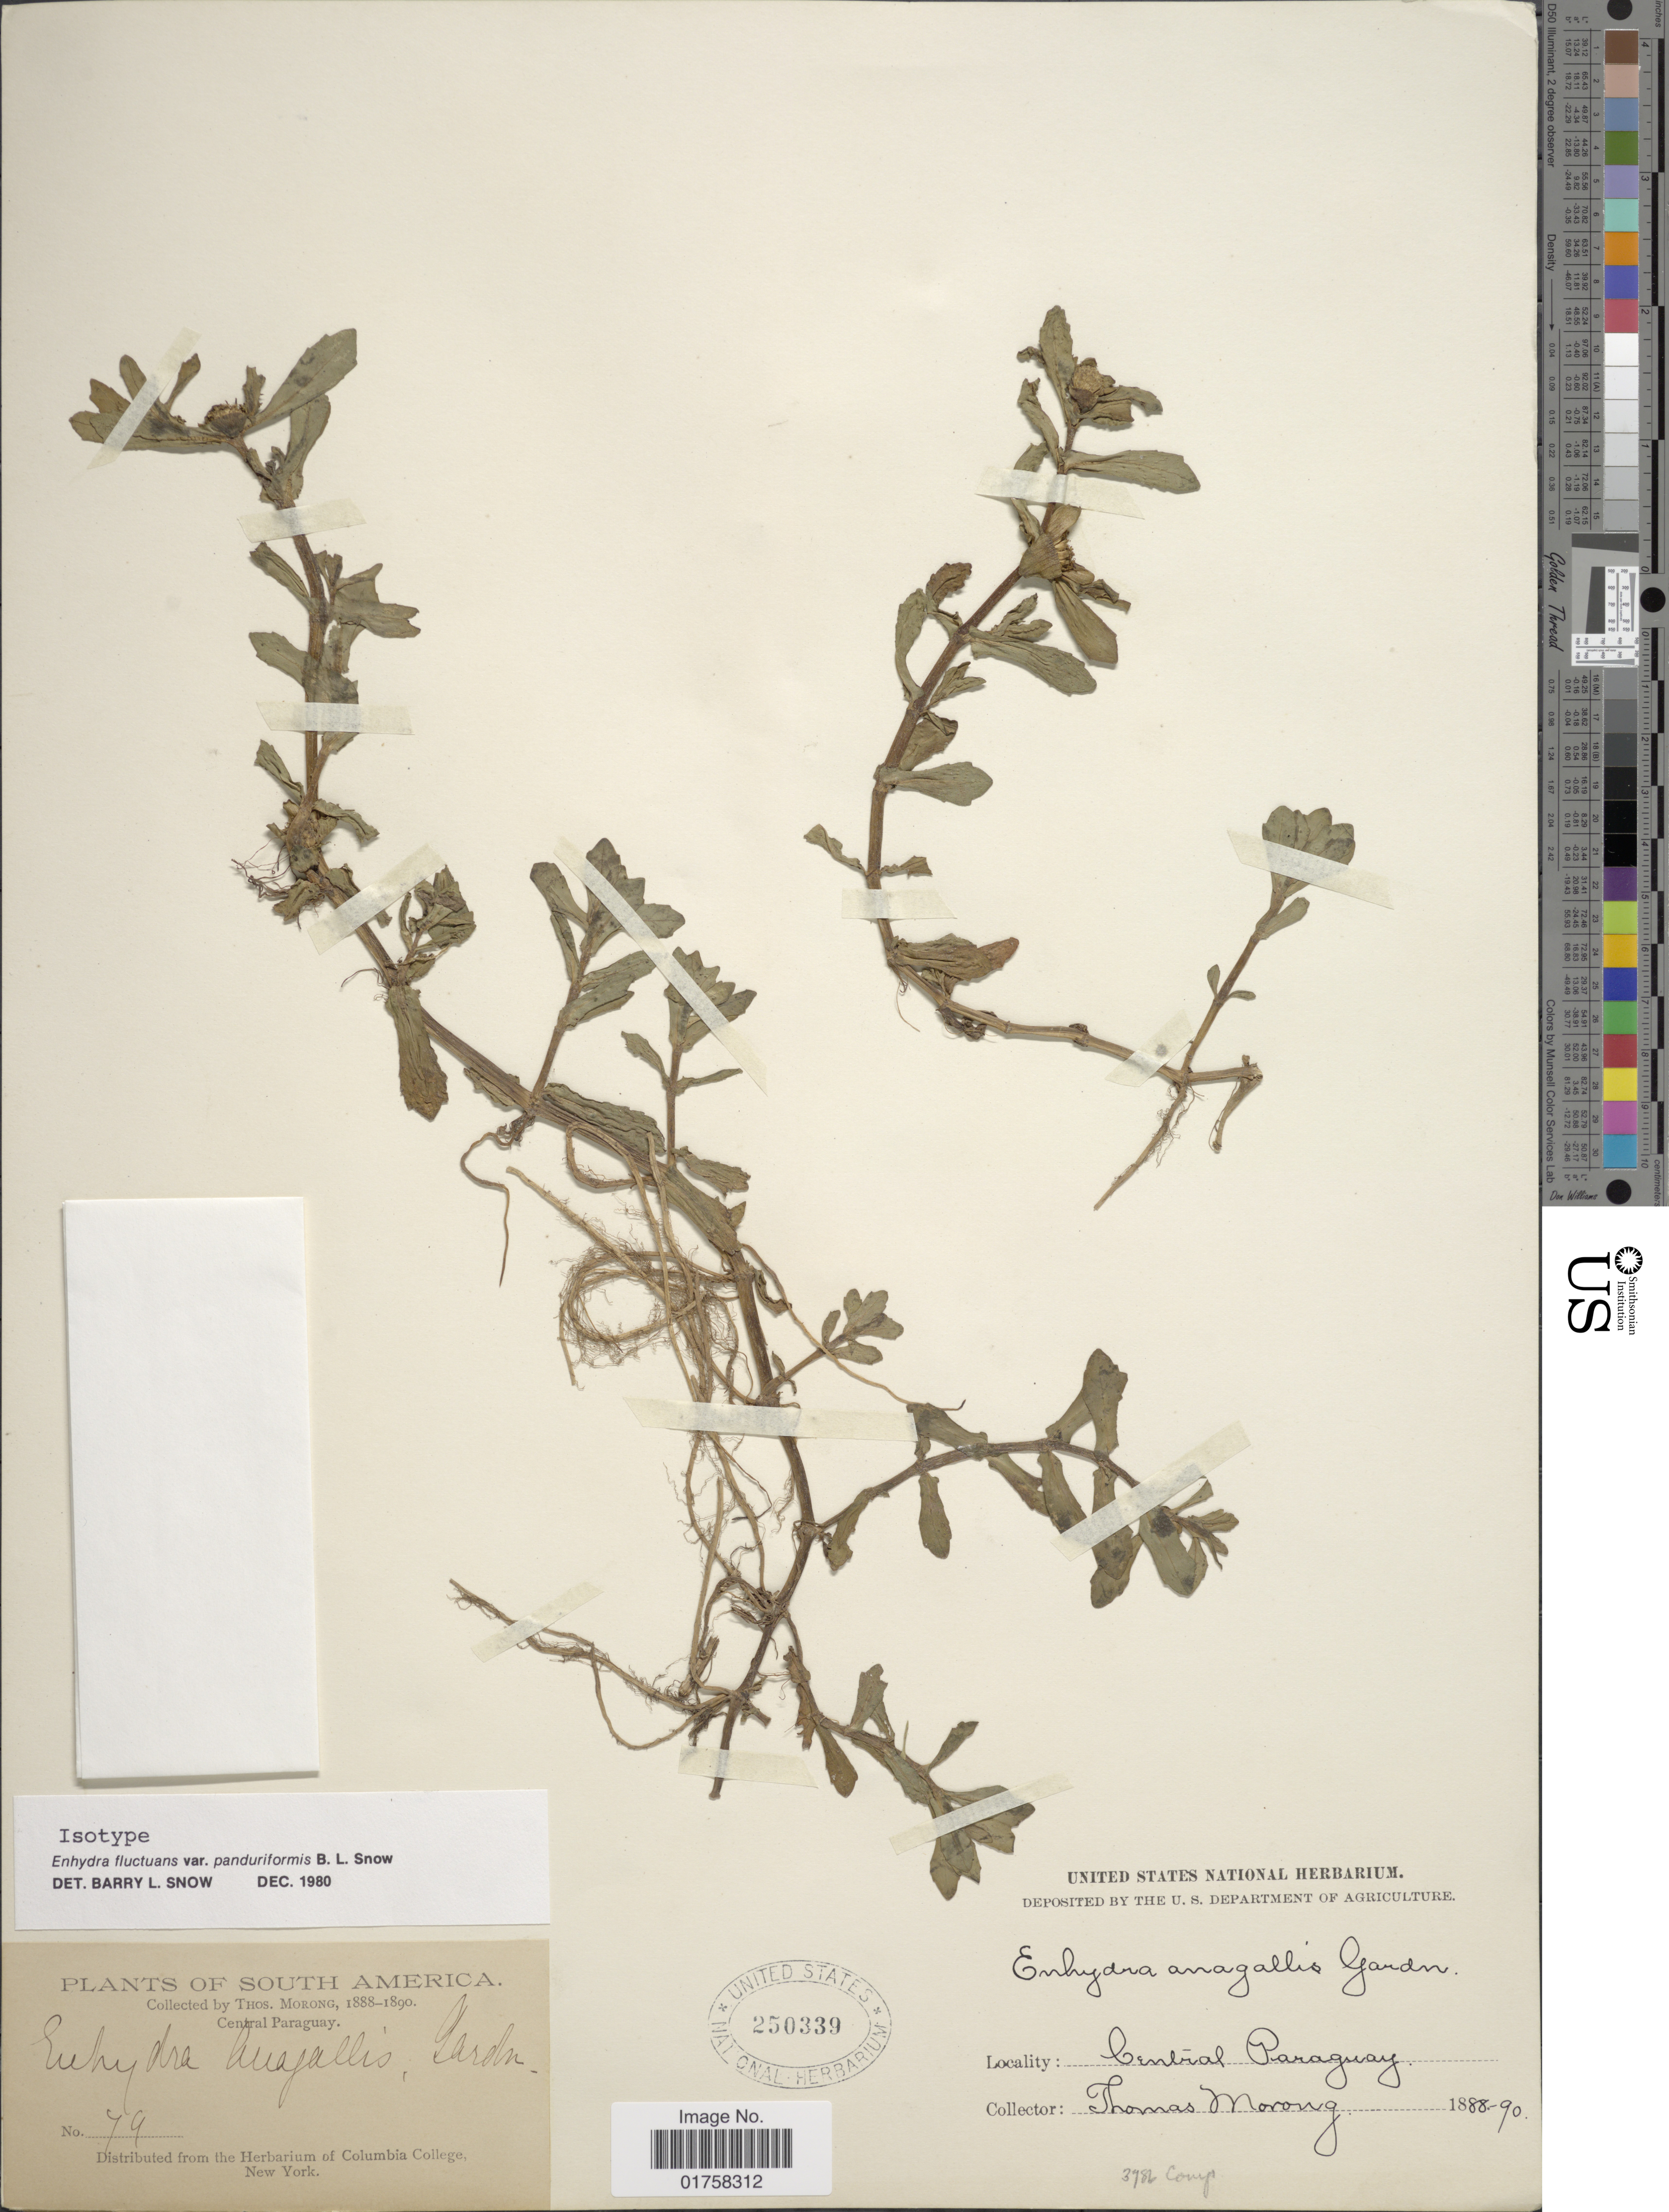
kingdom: Plantae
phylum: Tracheophyta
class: Magnoliopsida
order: Asterales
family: Asteraceae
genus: Enhydra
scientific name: Enhydra fluctuans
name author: Lour.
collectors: ex herb. T. Morong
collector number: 79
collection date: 1888/1890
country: Paraguay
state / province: Central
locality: South America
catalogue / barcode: US 250339